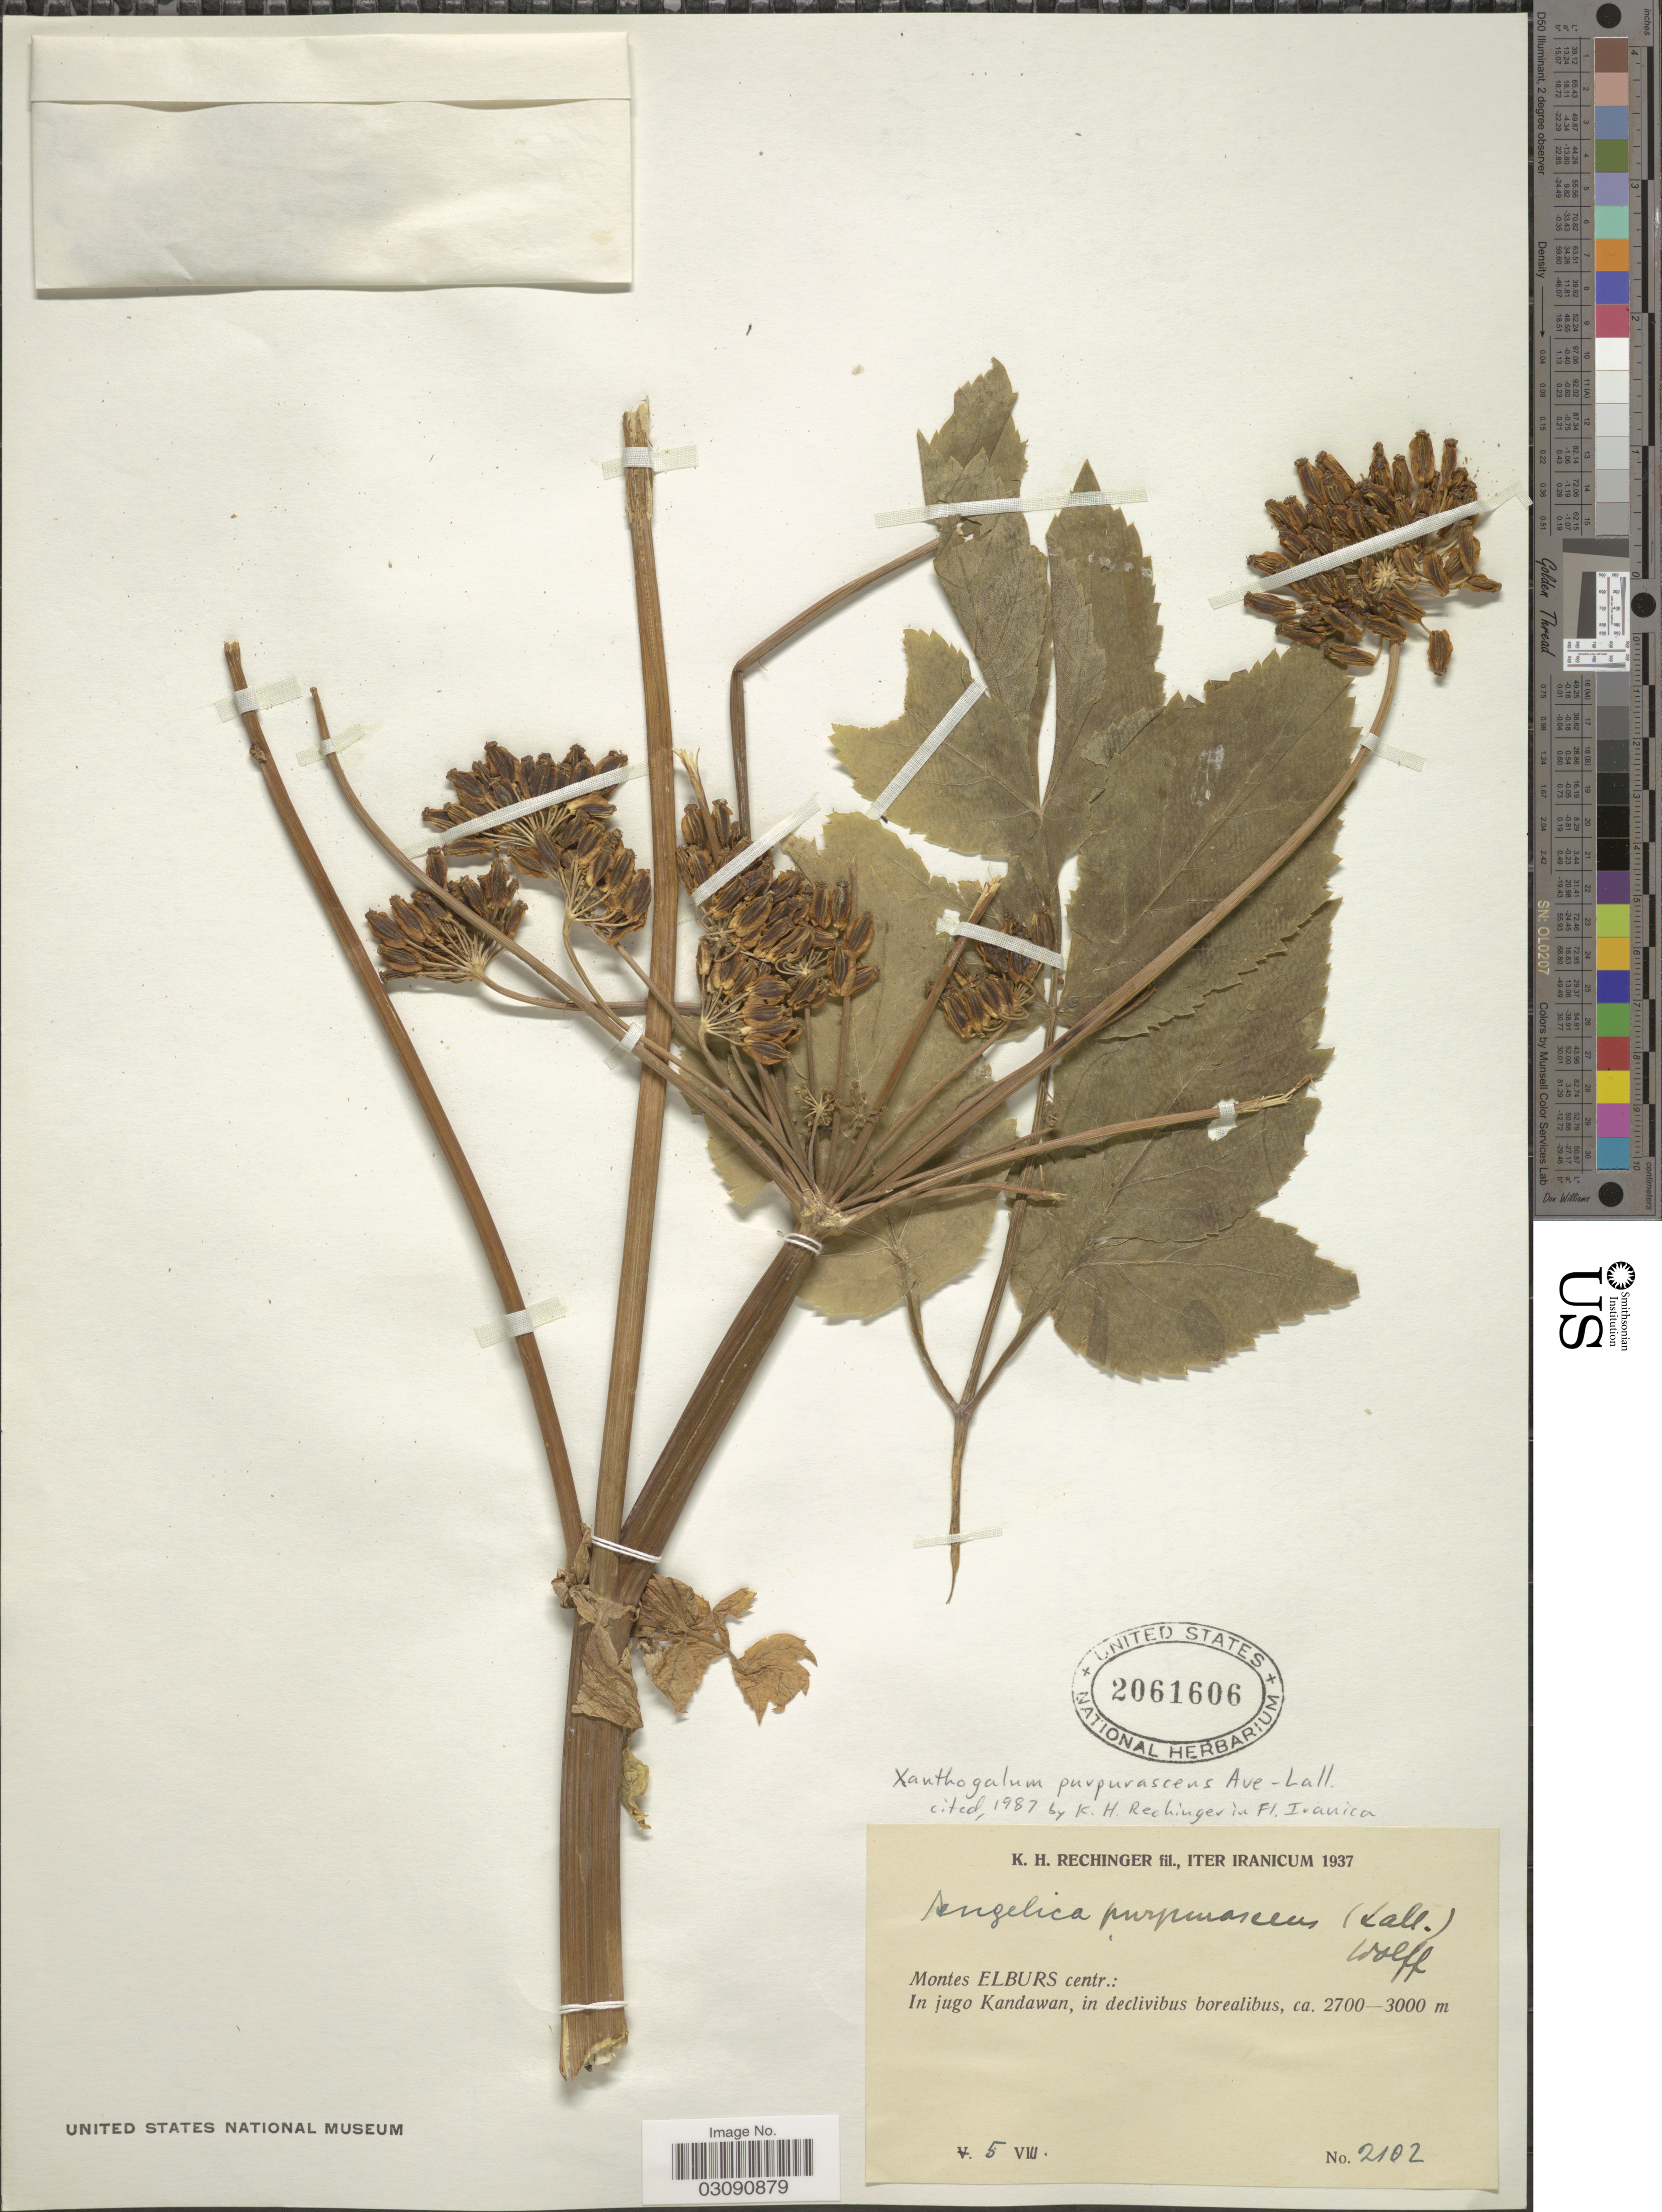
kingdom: Plantae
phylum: Tracheophyta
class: Magnoliopsida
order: Apiales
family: Apiaceae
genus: Xanthogalum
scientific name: Xanthogalum purpurascens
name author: Avé-Lall.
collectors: K. H. Rechinger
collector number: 2102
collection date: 1937-08-05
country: Iran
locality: Montes Elburs centr.: In jugo Kandawan, in declivibus borealibus.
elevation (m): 2700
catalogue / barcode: US 2061606